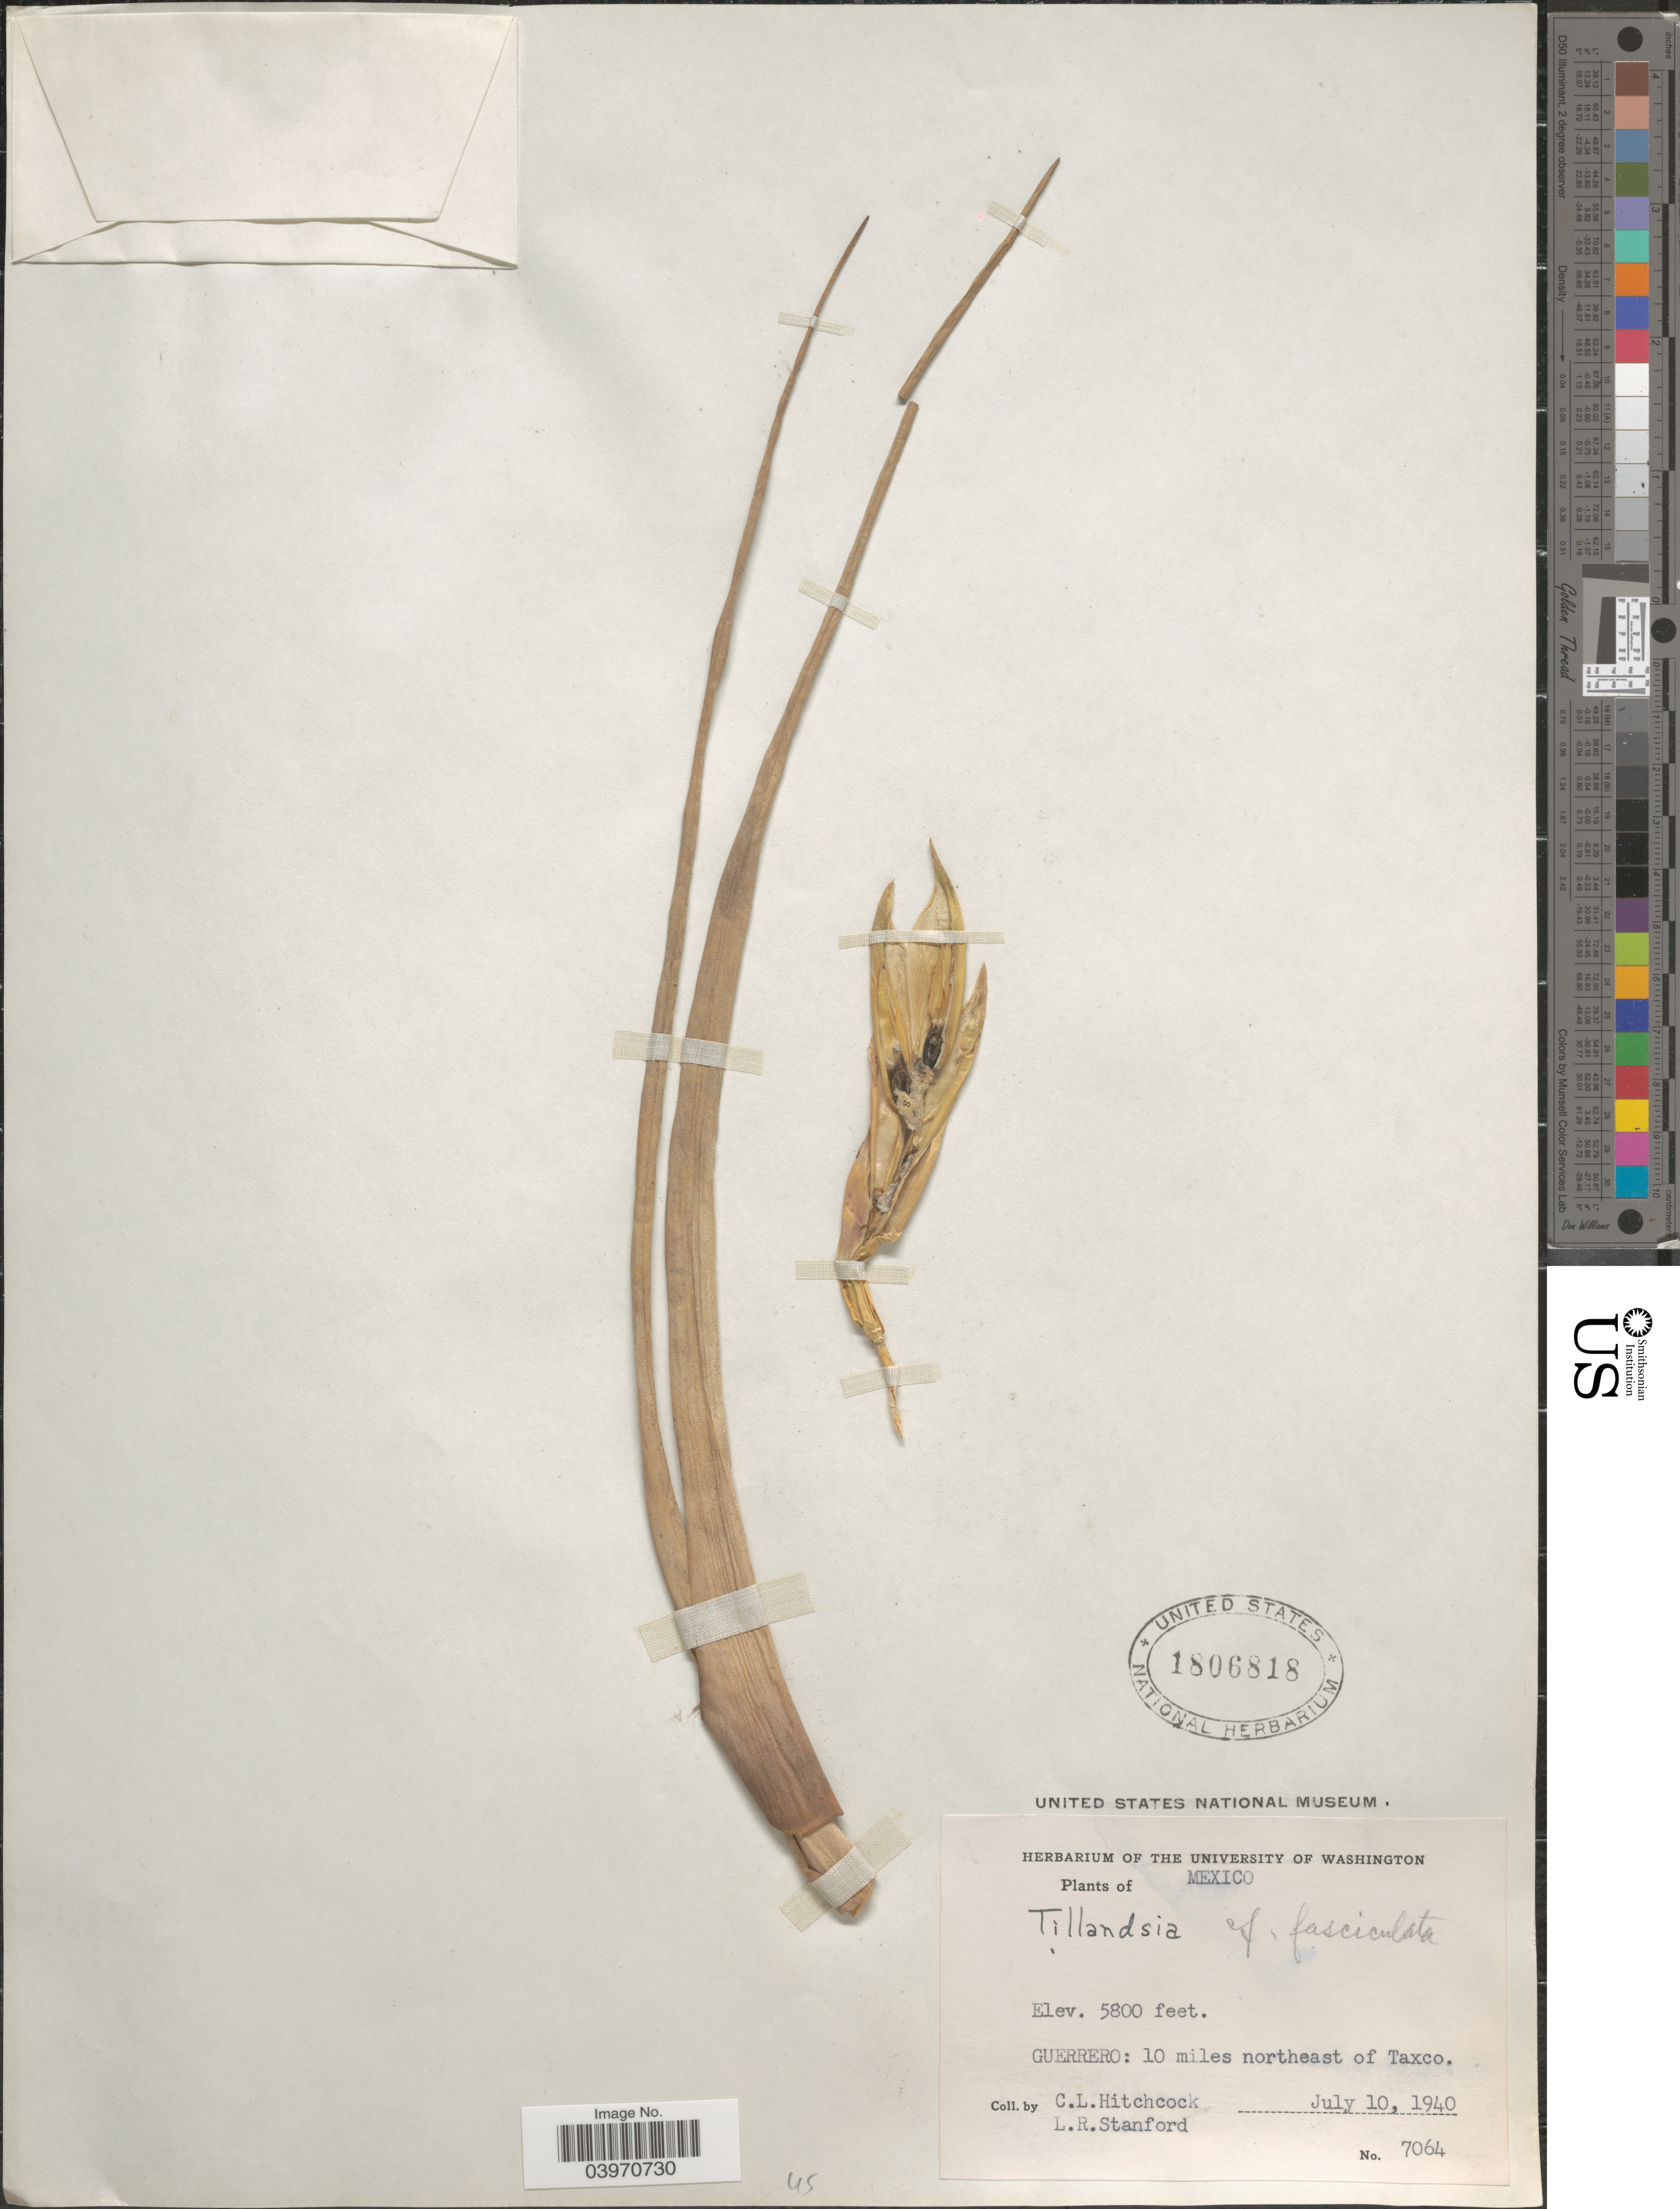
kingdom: Plantae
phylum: Tracheophyta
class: Liliopsida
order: Poales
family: Bromeliaceae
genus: Tillandsia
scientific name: Tillandsia fasciculata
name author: Sw.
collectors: C. L. Hitchcock & L. R. Stanford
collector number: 7064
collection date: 1940-07-10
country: Mexico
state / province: Guerrero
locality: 10 miles northeast of Taxco.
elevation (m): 1768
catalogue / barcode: US 1806818